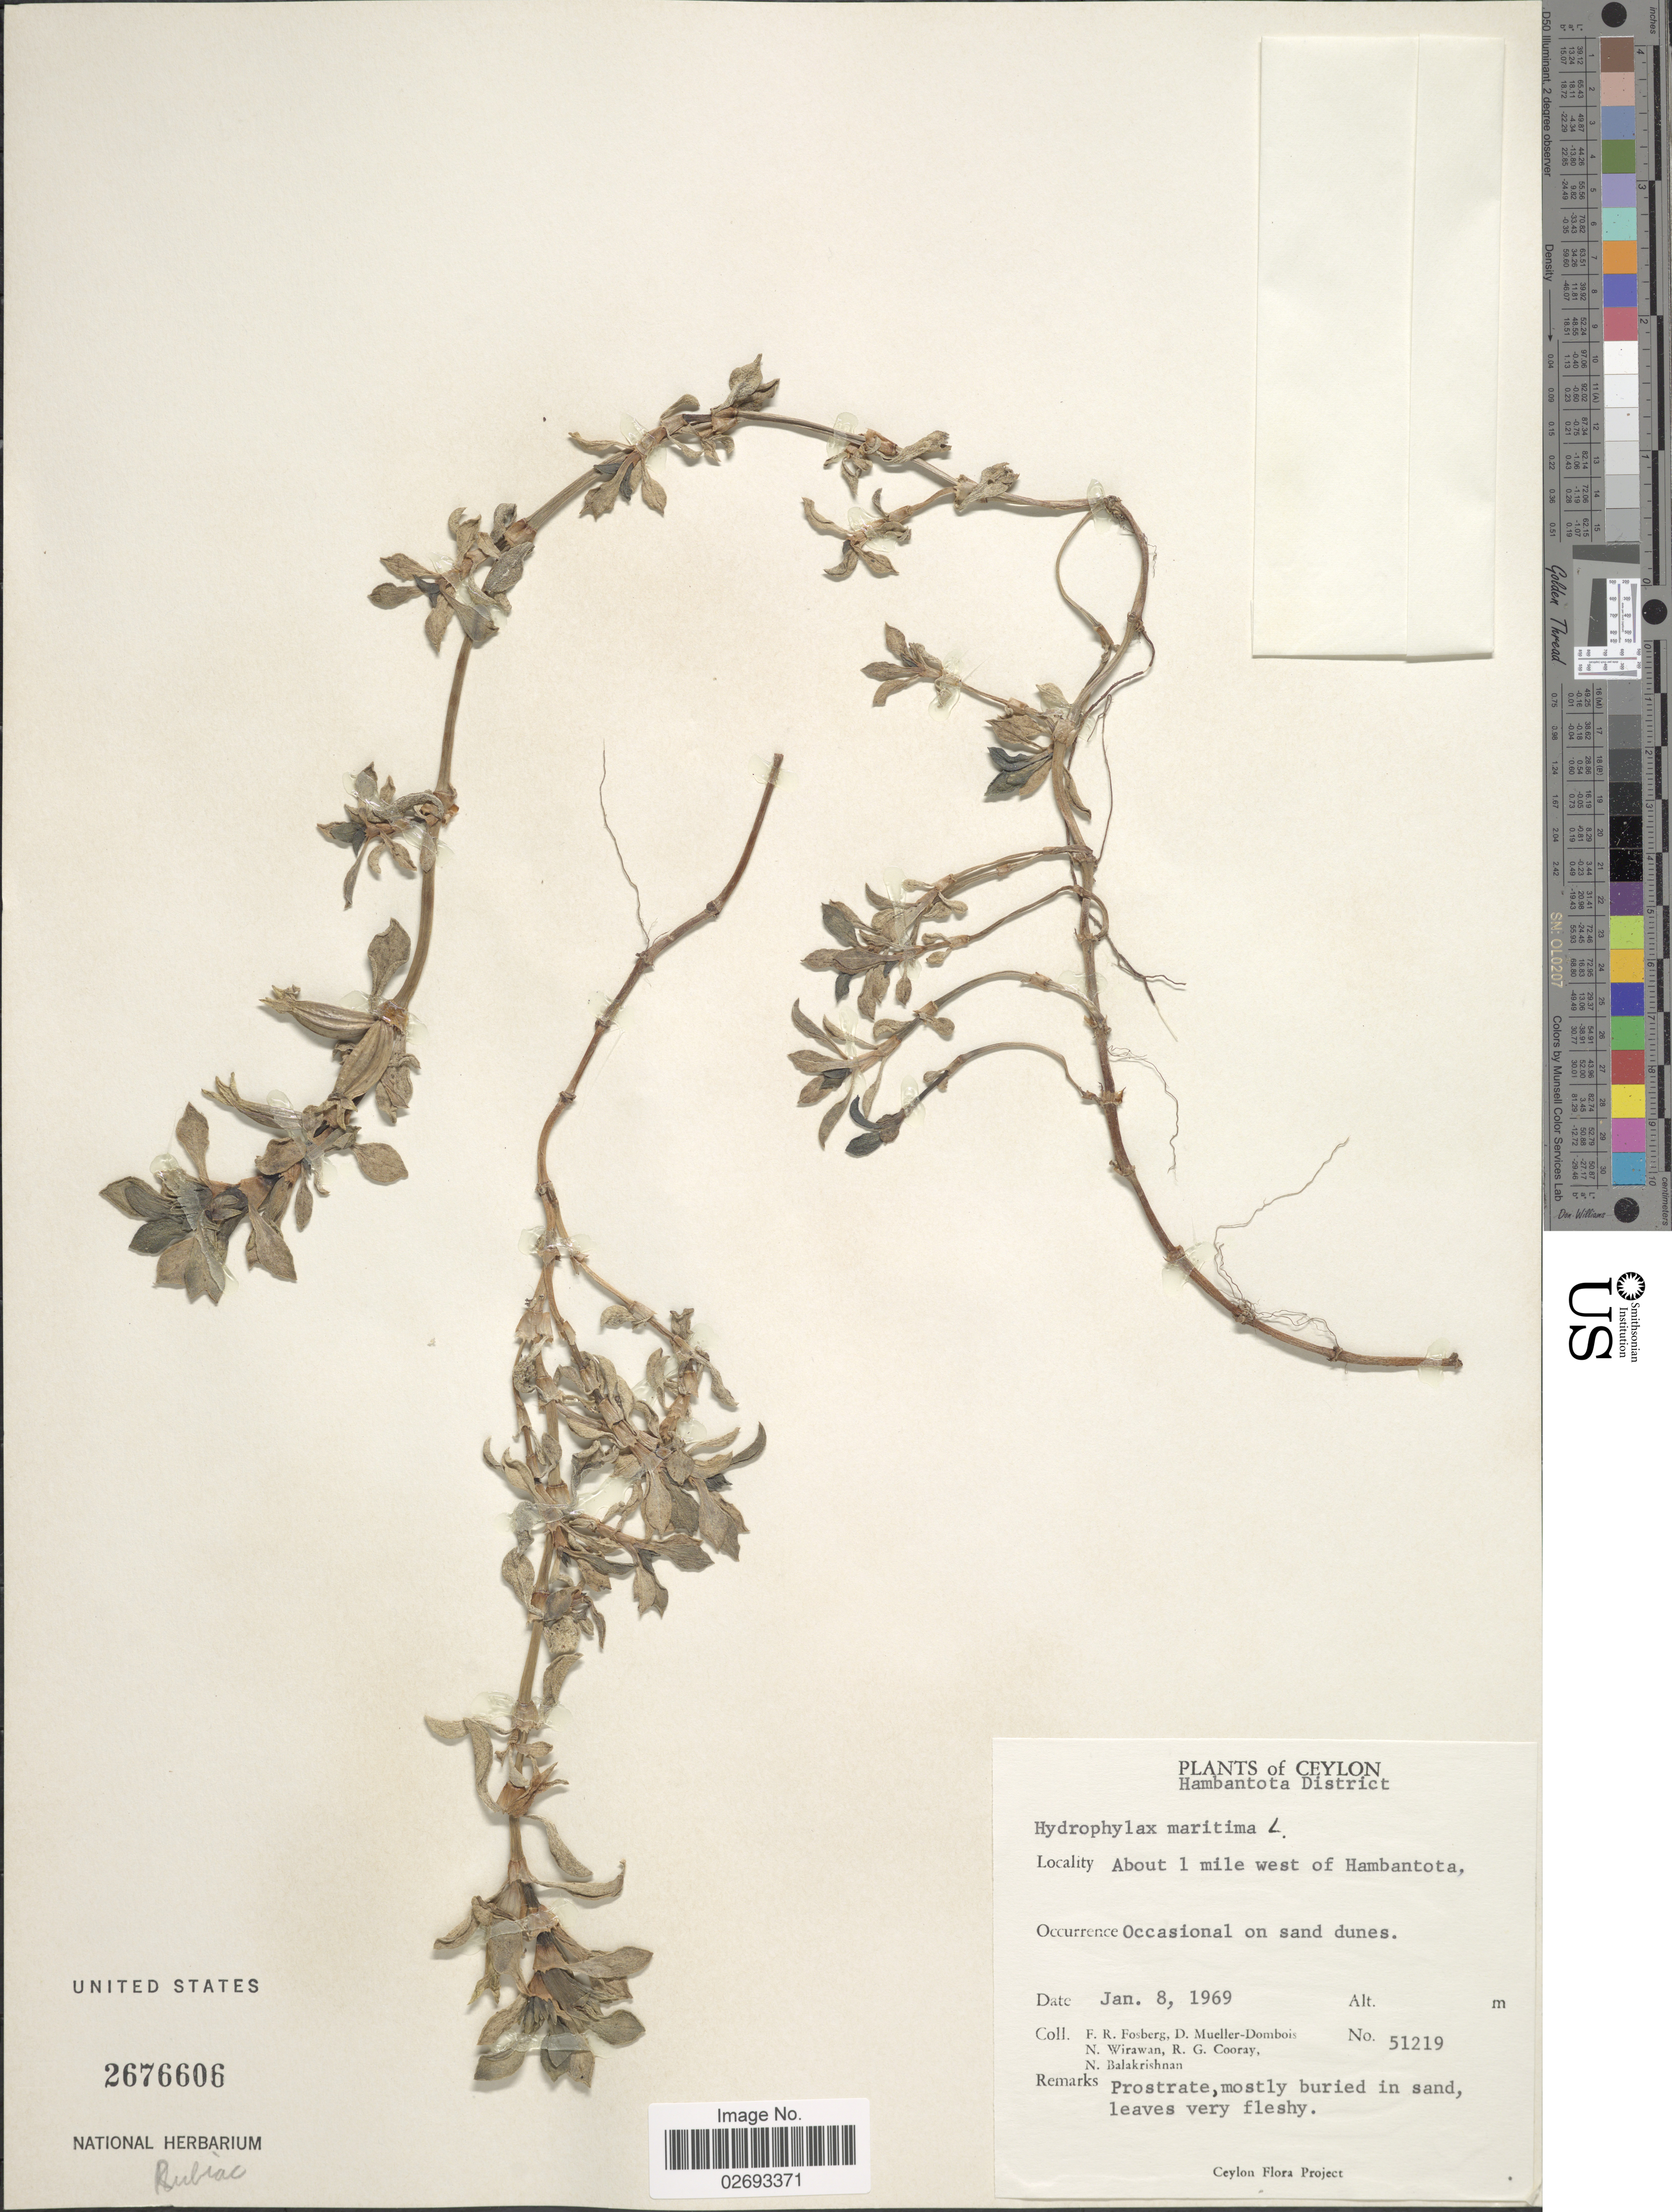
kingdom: Plantae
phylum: Tracheophyta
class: Magnoliopsida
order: Gentianales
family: Rubiaceae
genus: Hydrophylax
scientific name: Hydrophylax maritima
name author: L. f.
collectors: F. R. Fosberg, D. Mueller-Dombois, N. Wirawan, R. Cooray & N. Balakrishnan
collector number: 51219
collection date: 1969-01-08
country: Sri Lanka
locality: Ceylon, Hambantota District. About 1 mile west of Hambantota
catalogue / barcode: US 2676606